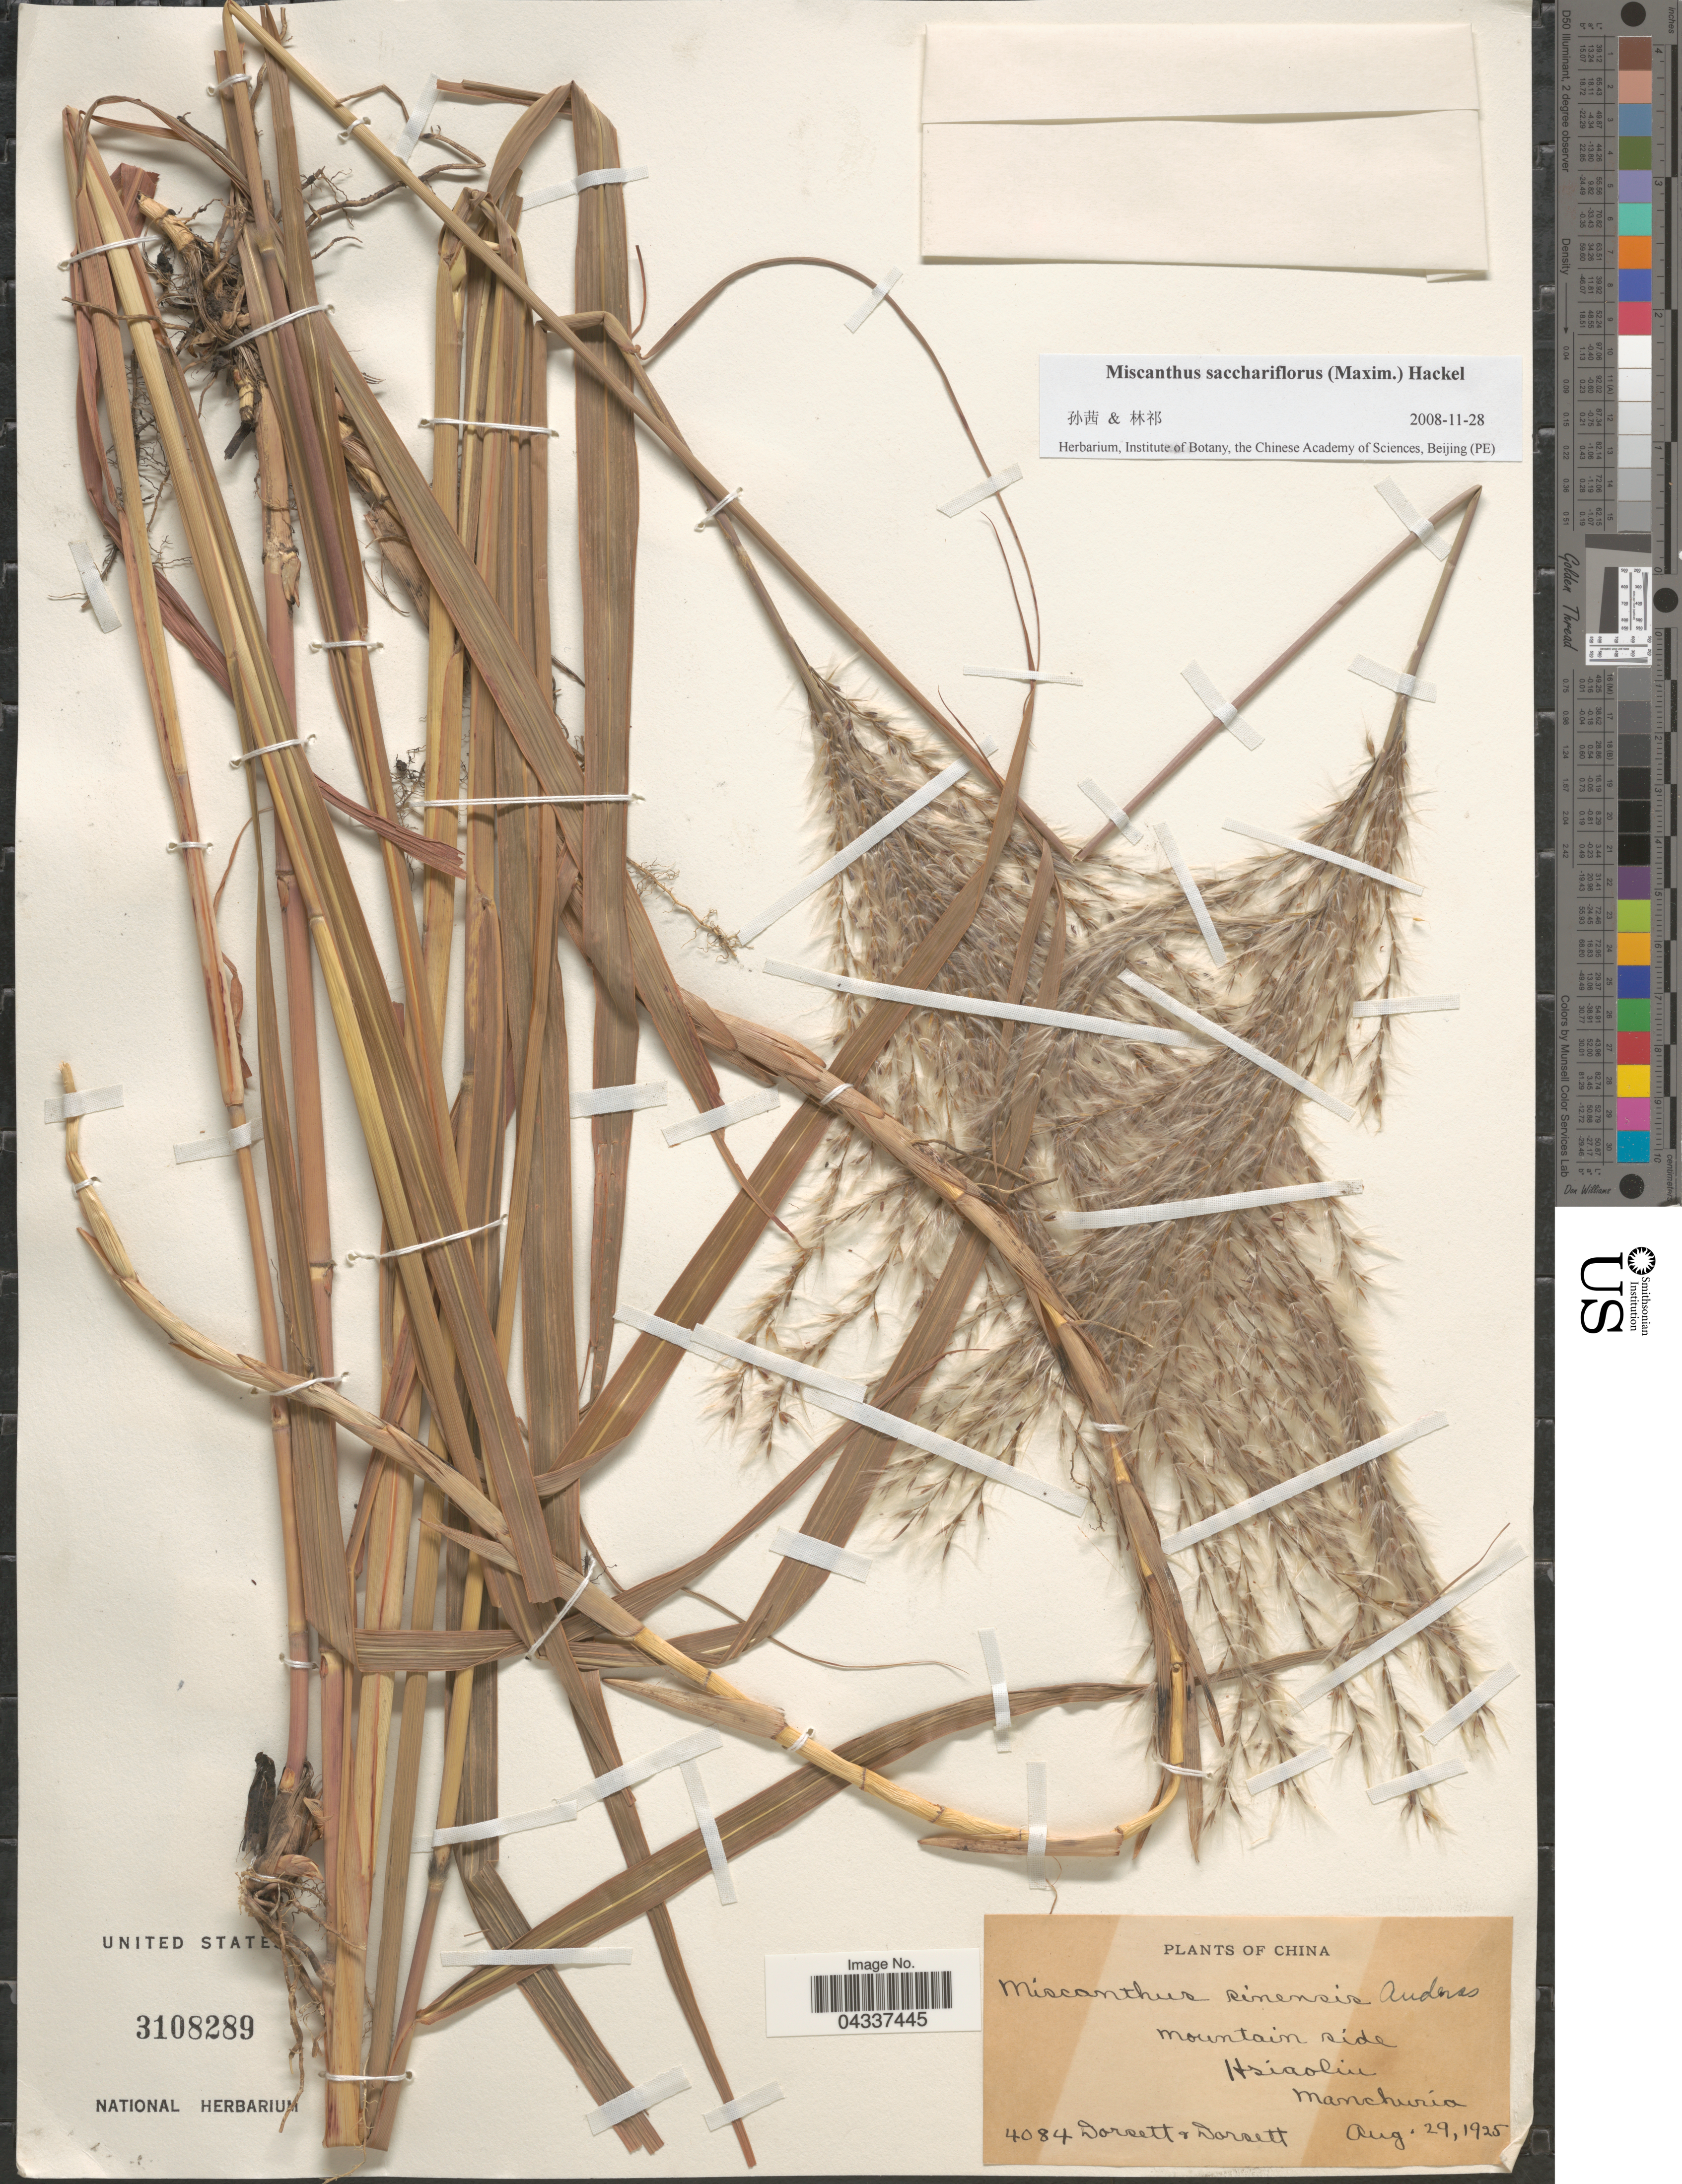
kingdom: Plantae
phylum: Tracheophyta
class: Liliopsida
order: Poales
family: Poaceae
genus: Miscanthus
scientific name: Miscanthus sacchariflorus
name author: (Maxim.) Hack.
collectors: -- Dorsett & -- Dorsett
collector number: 4084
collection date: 1925-08-29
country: China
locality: Mountain side. Hsiaoliu. Manchuria.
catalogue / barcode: US 3108289